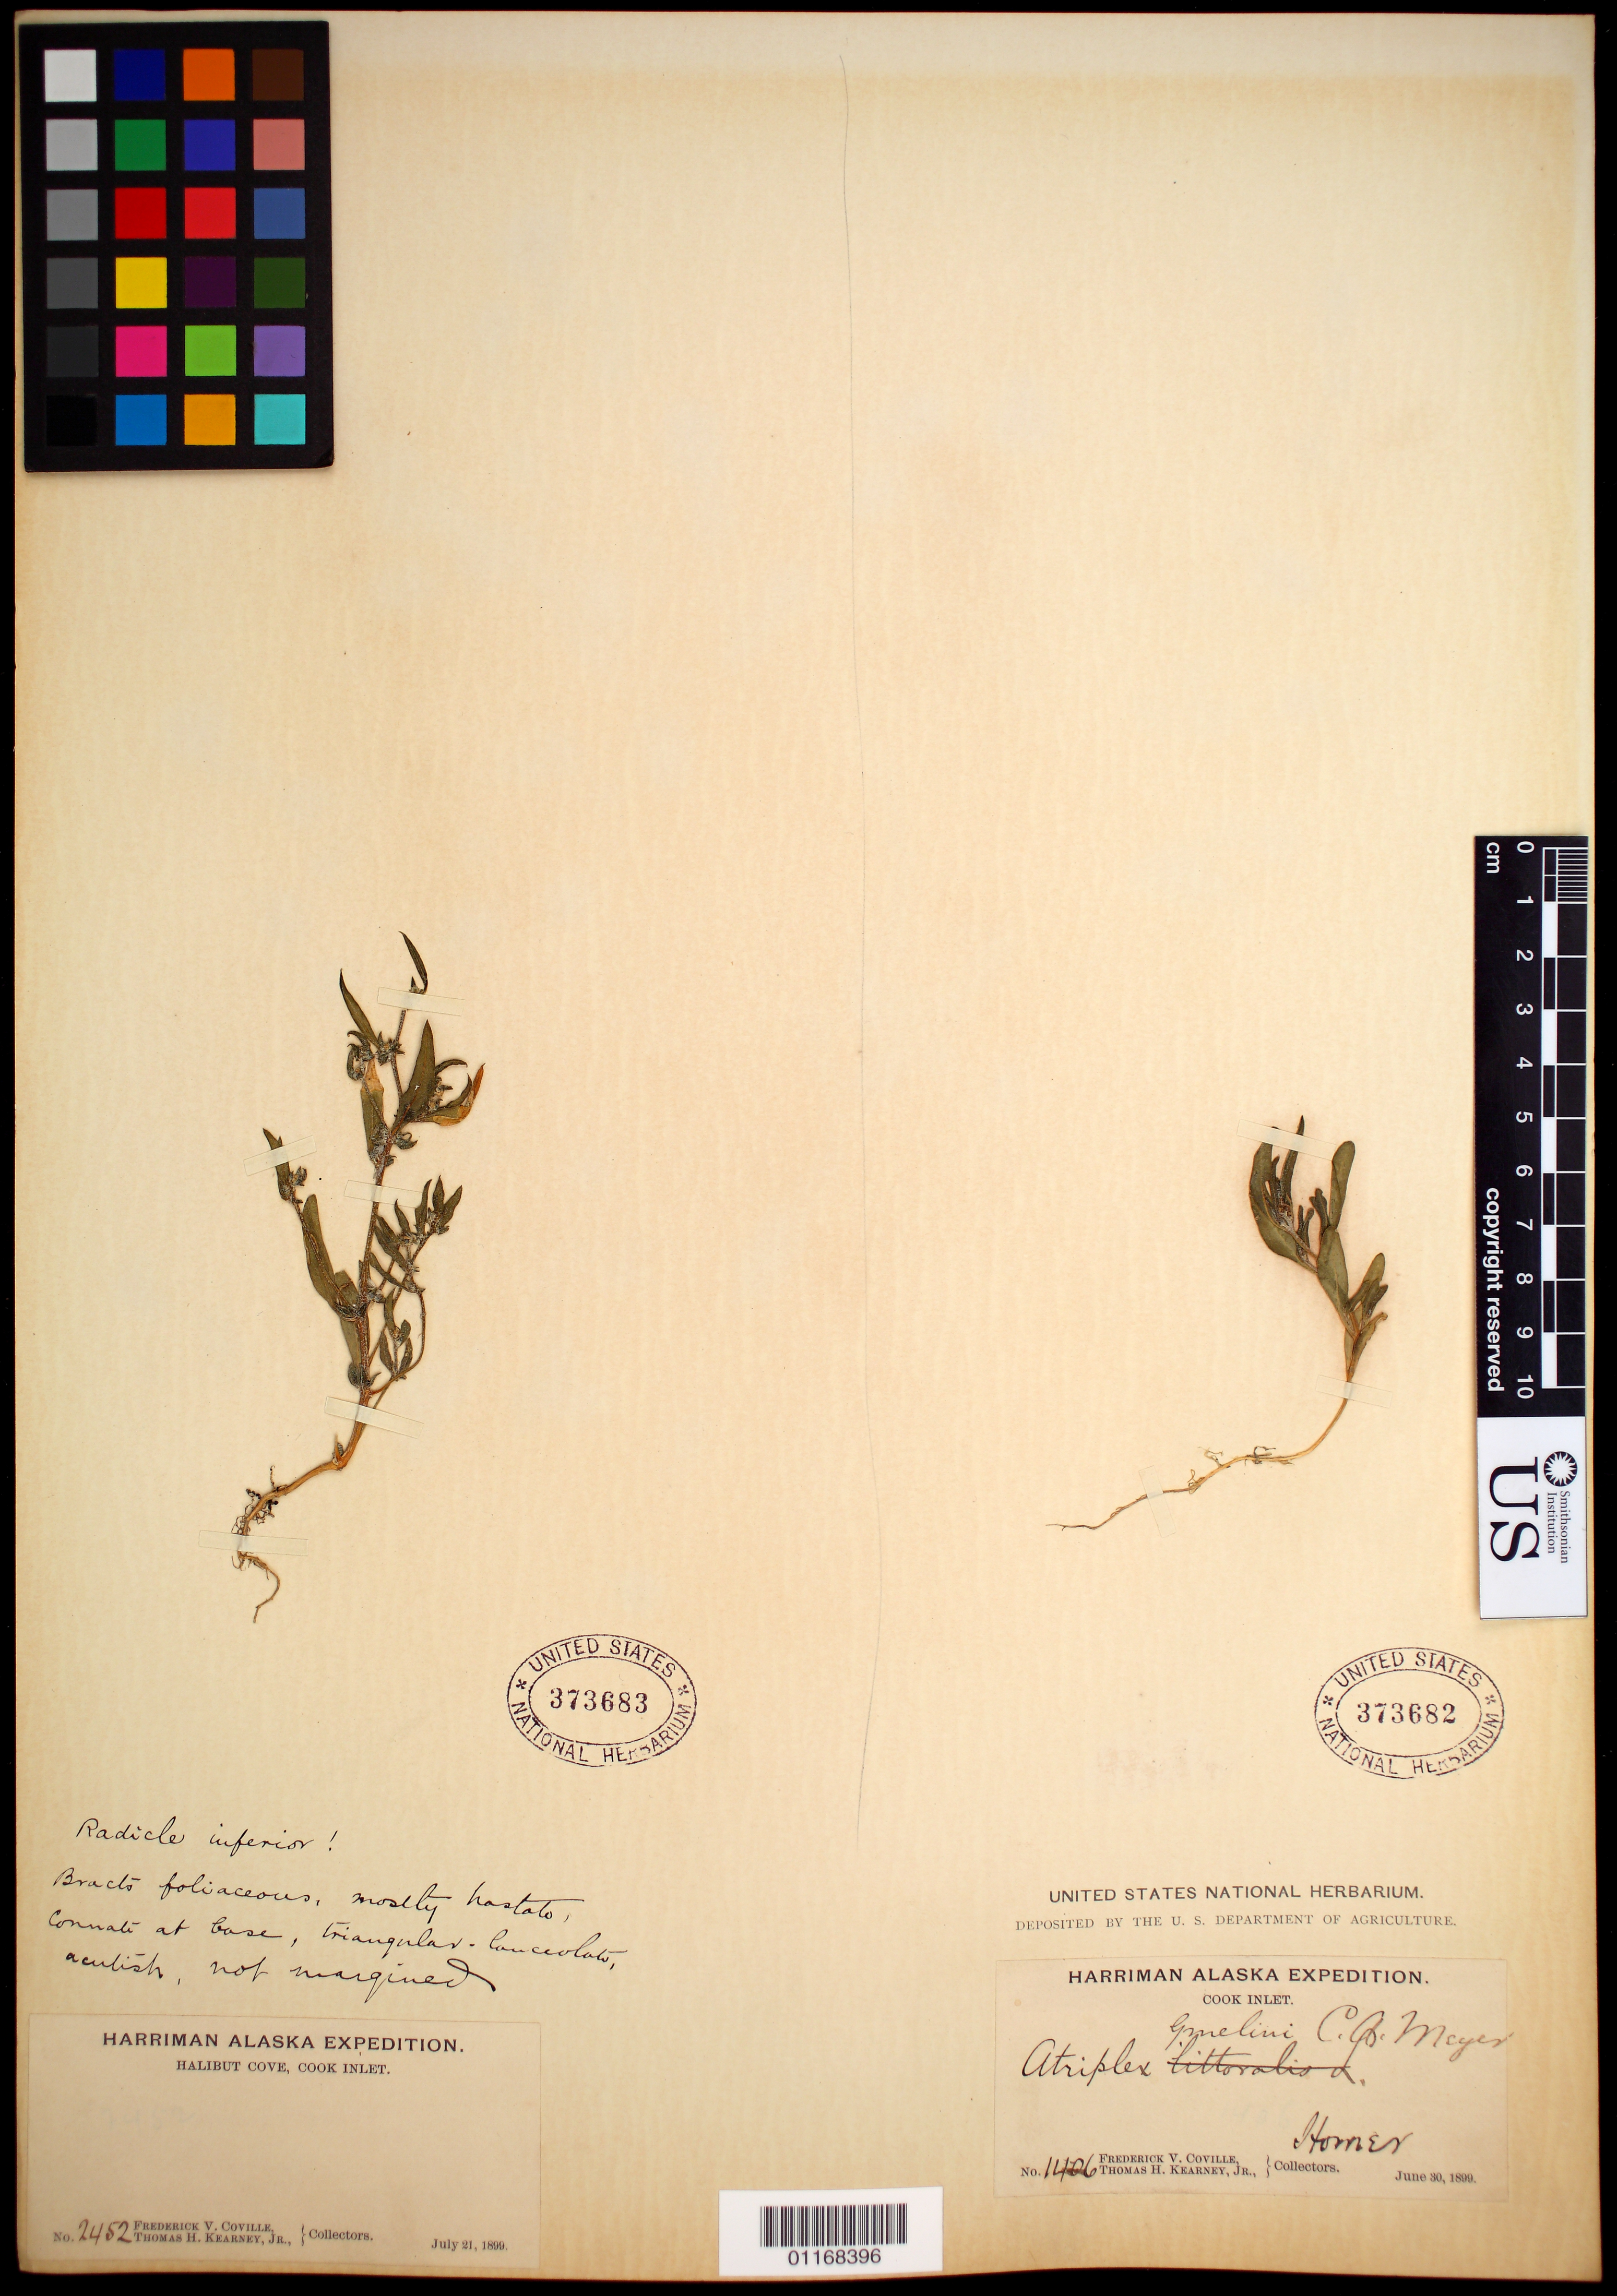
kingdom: Plantae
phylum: Tracheophyta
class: Magnoliopsida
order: Caryophyllales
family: Amaranthaceae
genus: Atriplex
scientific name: Atriplex gmelinii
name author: C.A. Mey. ex Bong.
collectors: F. V. Coville & T. H. Kearney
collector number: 1406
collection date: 1899-06-30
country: United States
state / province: Alaska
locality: Cook Inlet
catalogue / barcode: US 373682